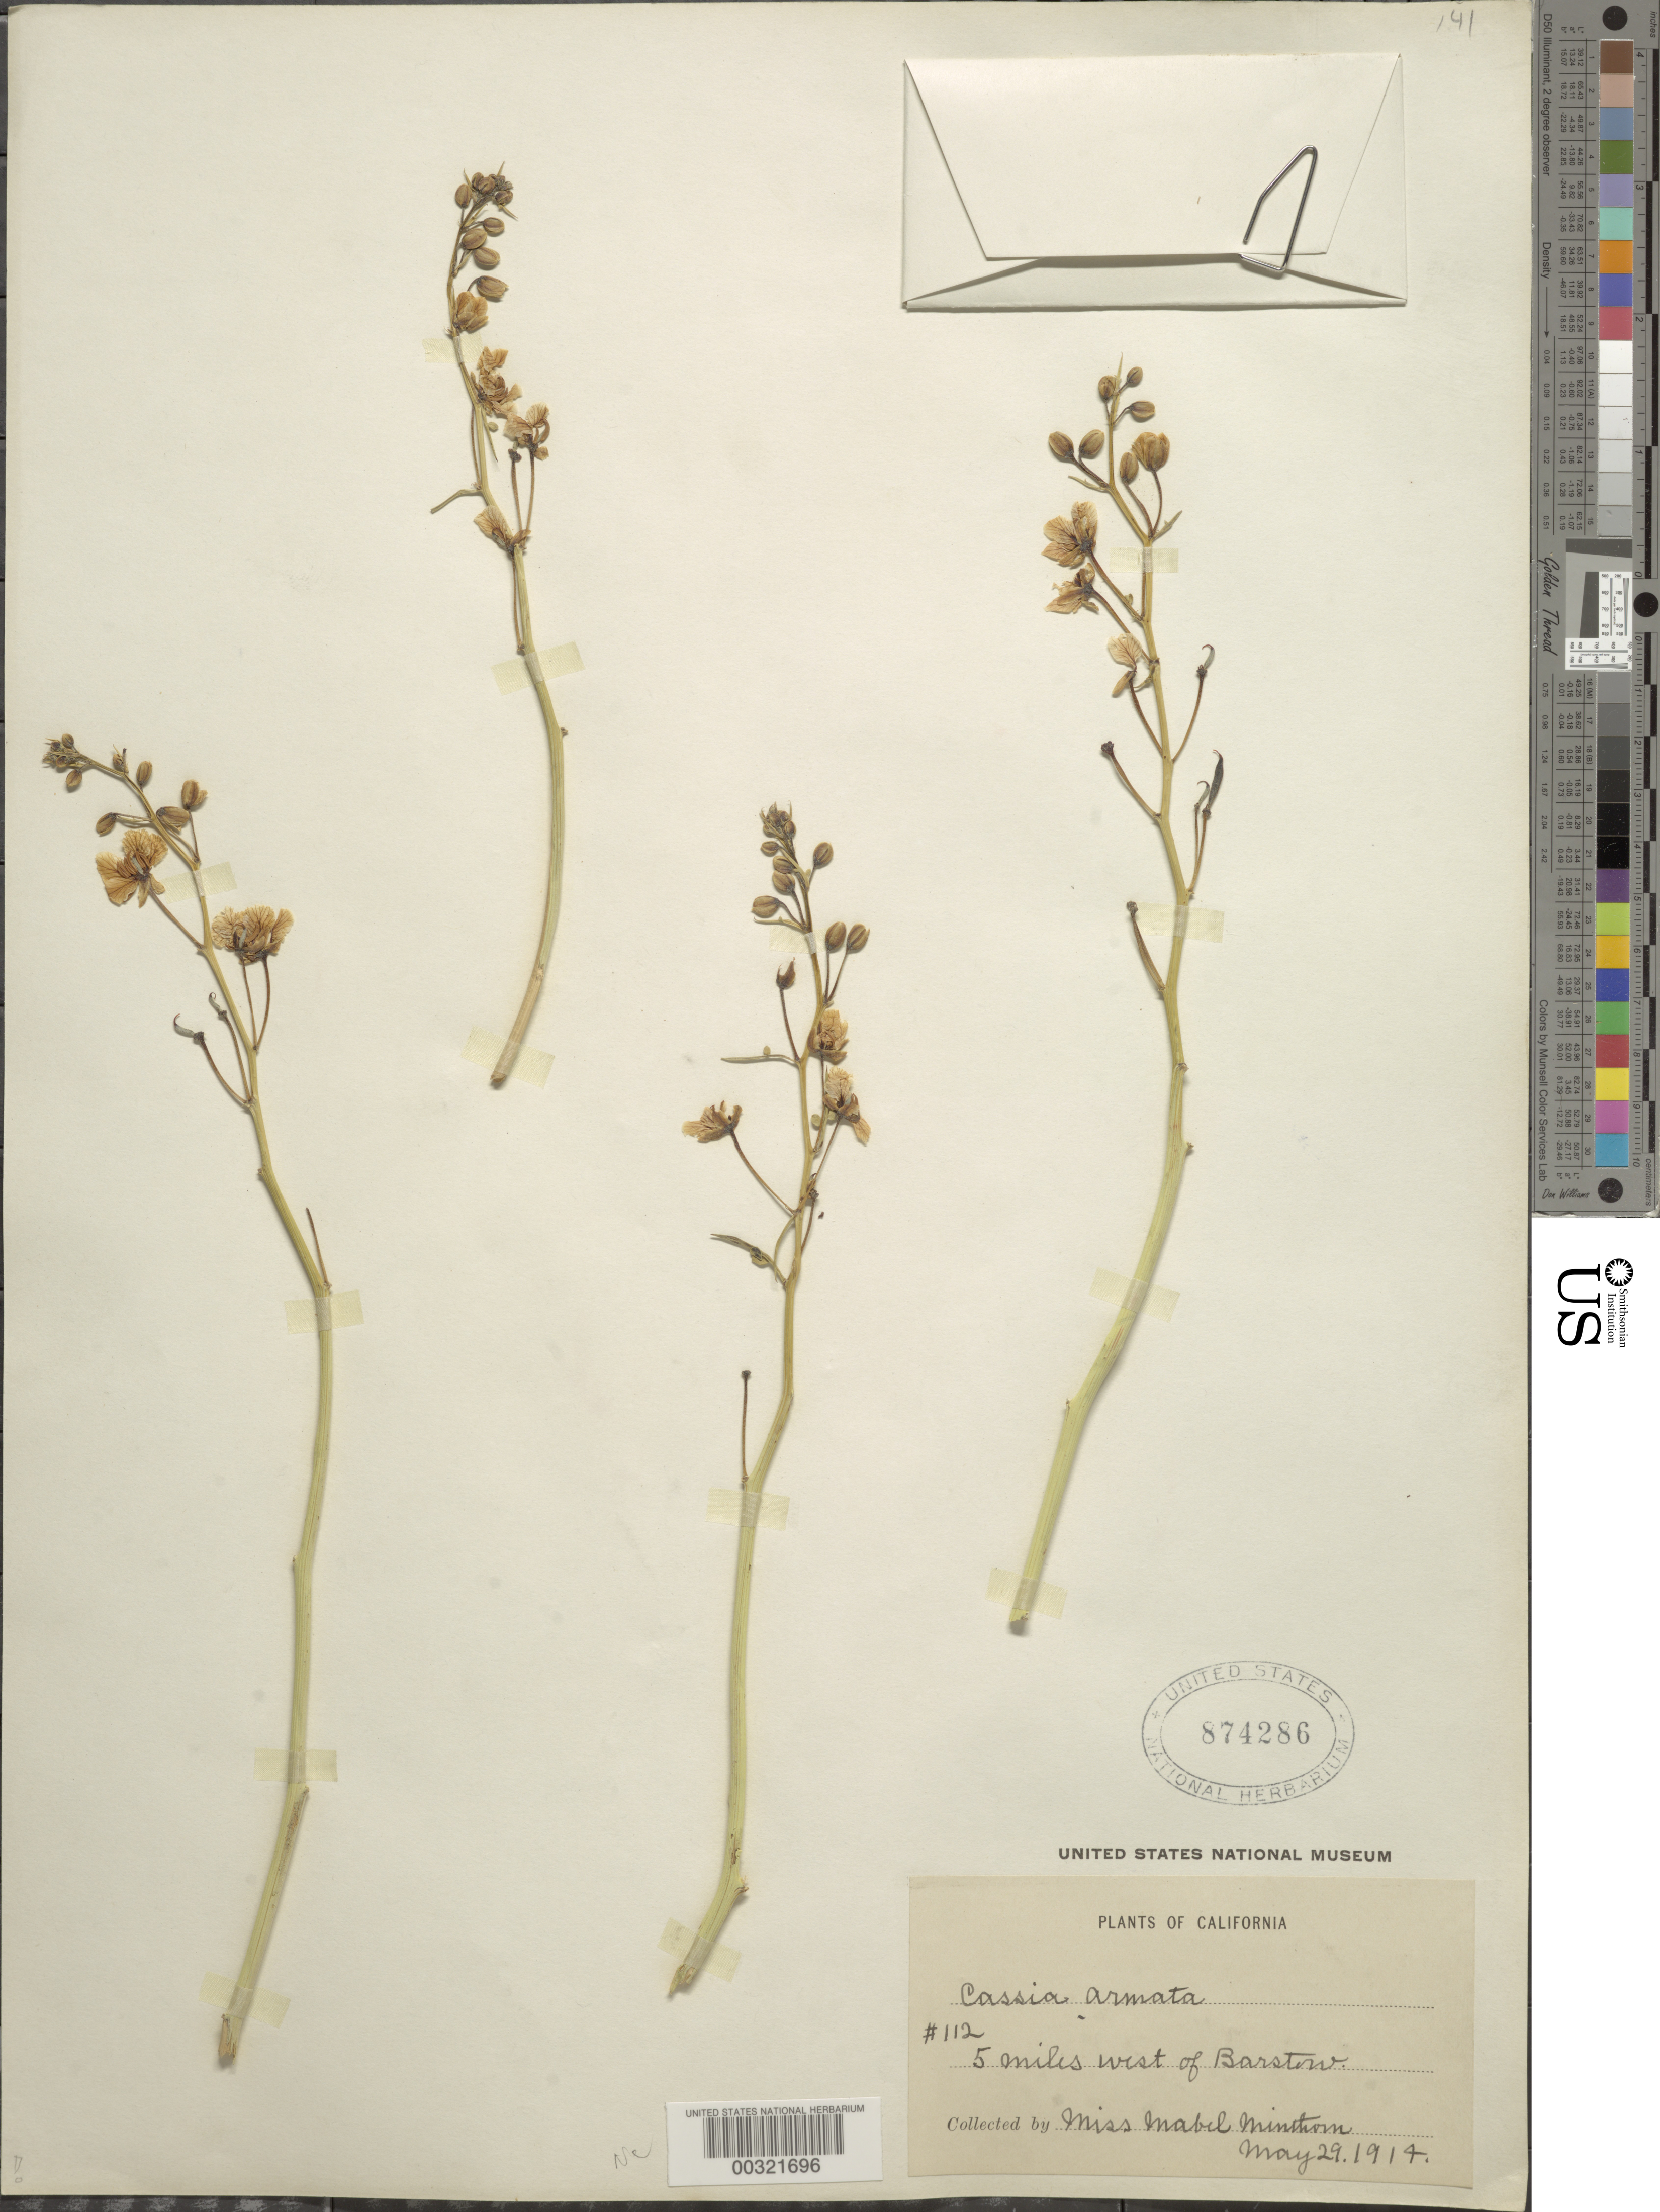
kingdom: Plantae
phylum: Tracheophyta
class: Magnoliopsida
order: Fabales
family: Fabaceae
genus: Senna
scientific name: Senna armata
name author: (S. Watson) H.S. Irwin & Barneby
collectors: M. Minthorn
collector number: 112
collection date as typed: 29 May 1914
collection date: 1914-05-29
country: United States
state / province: California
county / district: San Bernardino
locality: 5 mi w of barstow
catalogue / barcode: US 874286